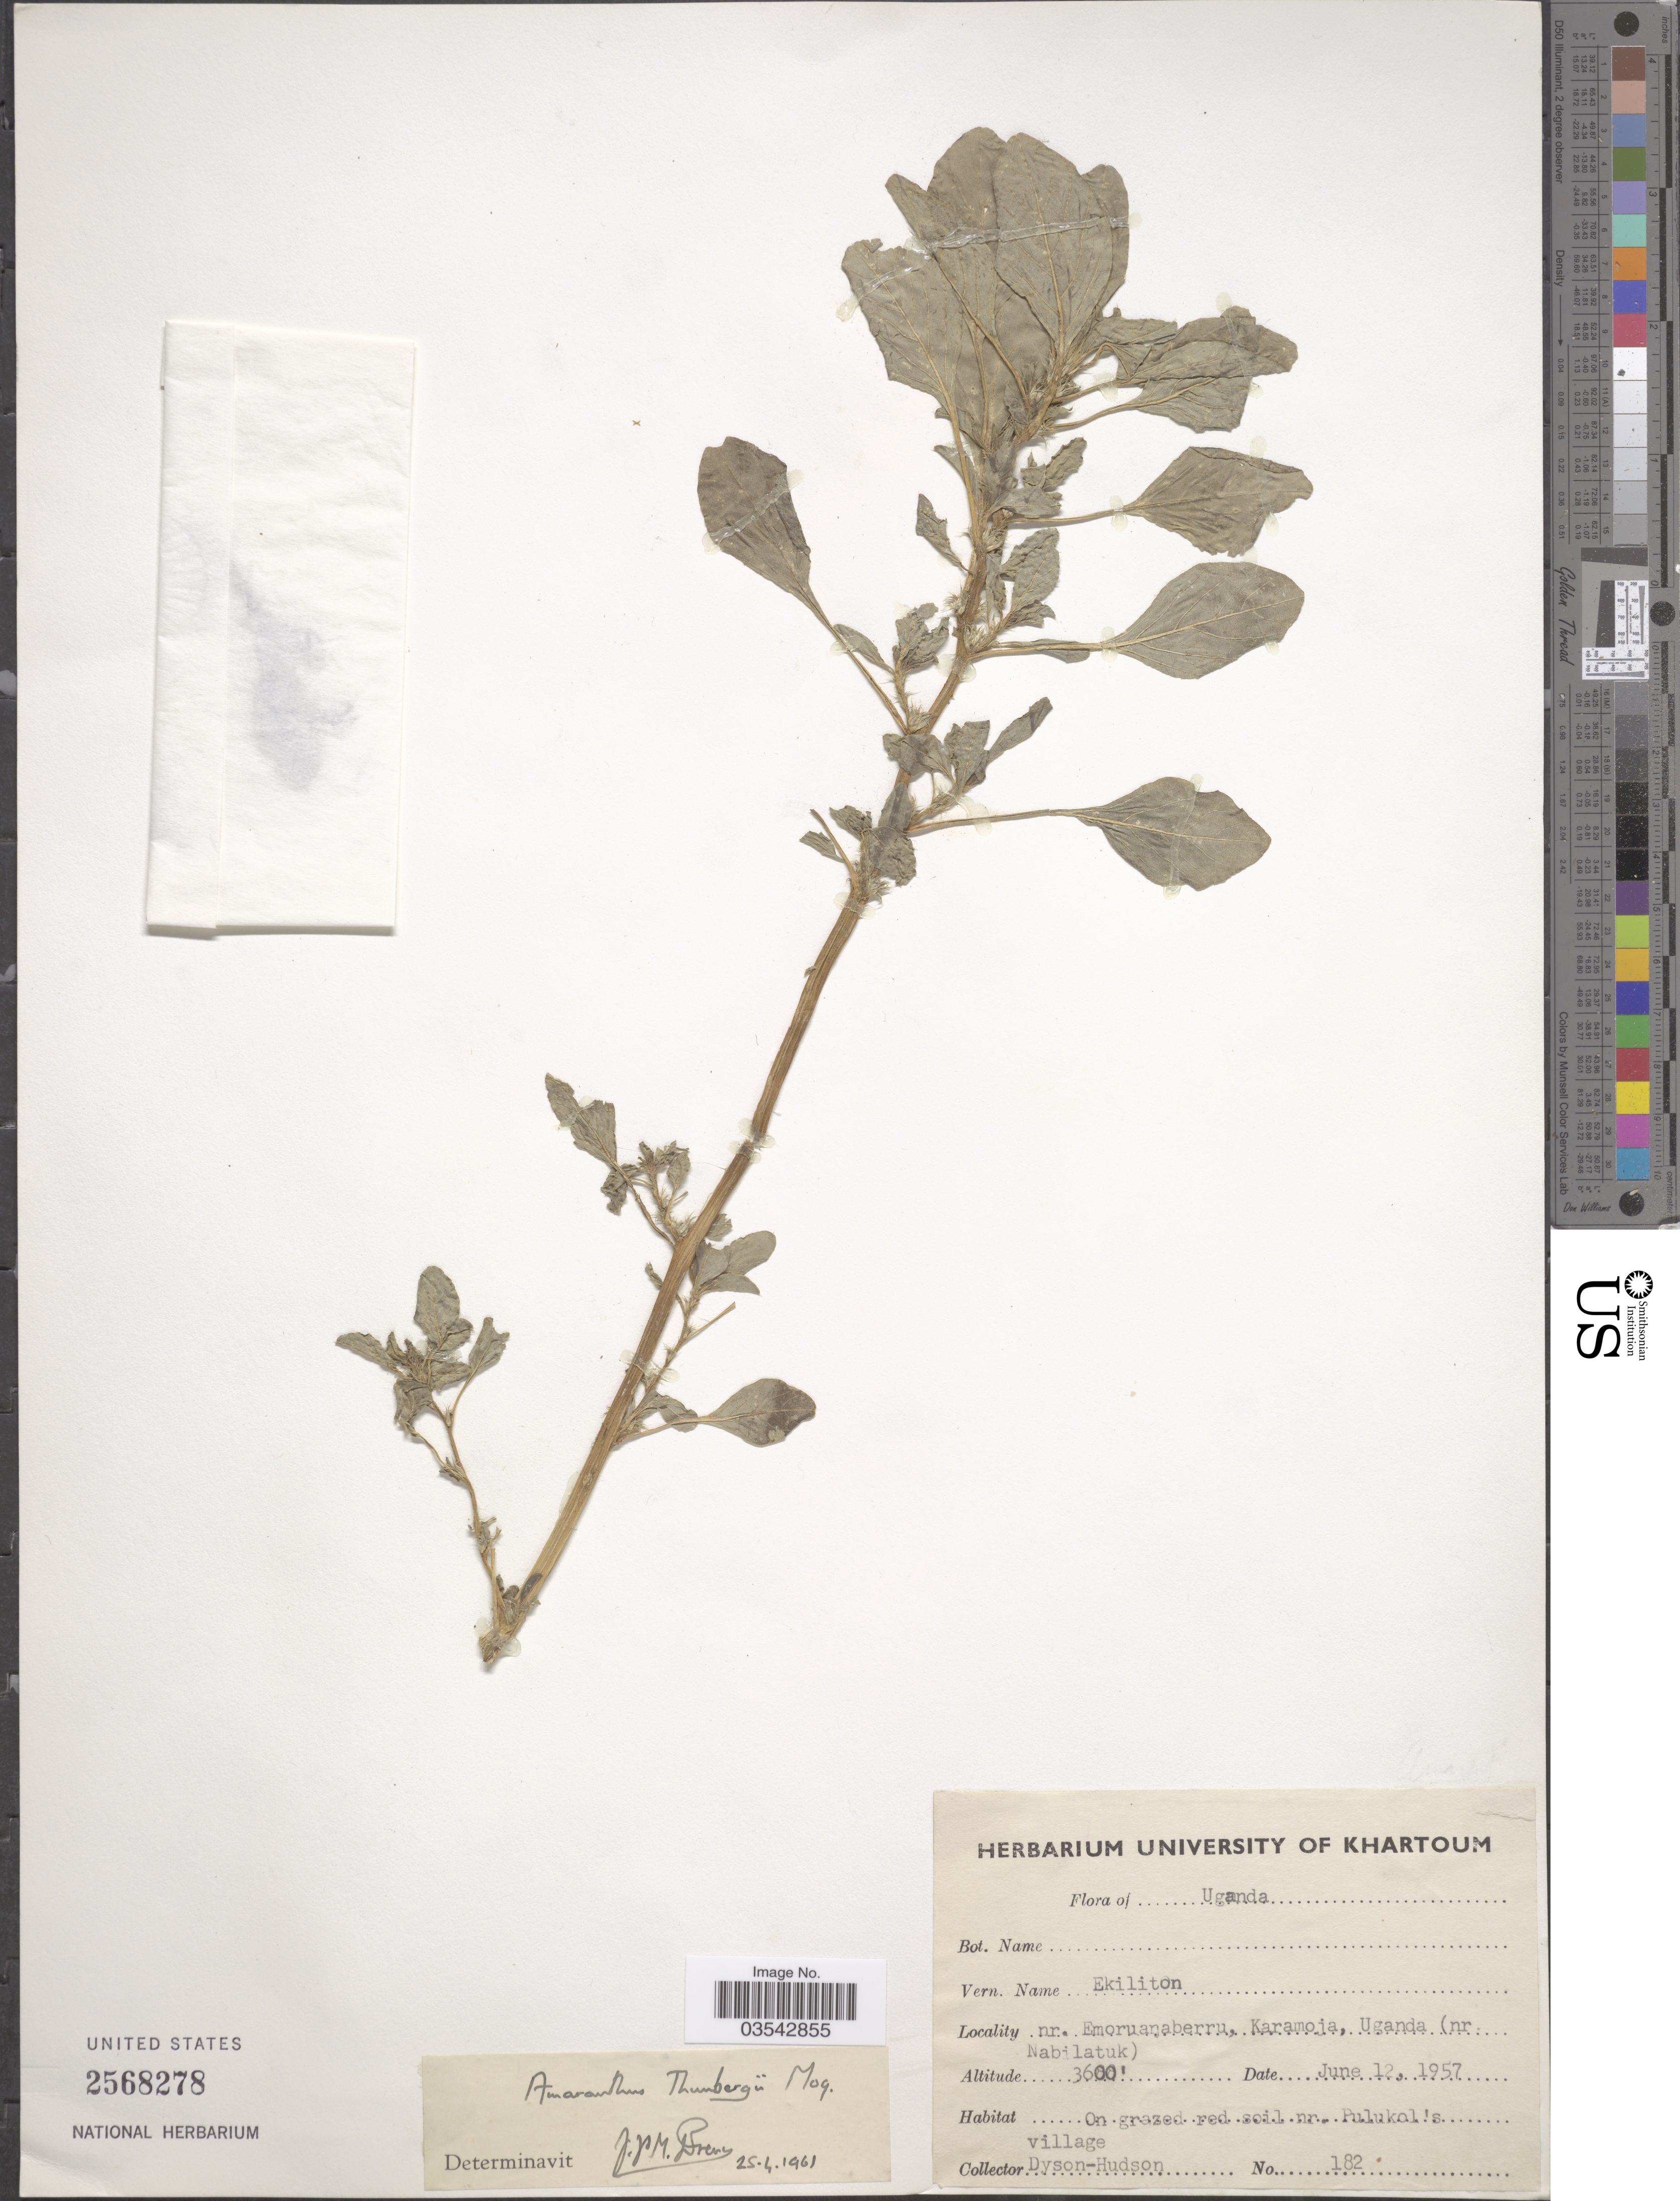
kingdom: Plantae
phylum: Tracheophyta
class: Magnoliopsida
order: Caryophyllales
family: Amaranthaceae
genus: Amaranthus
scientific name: Amaranthus thunbergii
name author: Moq.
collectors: Dyson-Hudson, --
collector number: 182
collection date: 1957-06-12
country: Uganda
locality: Nr. Emoruanaberru, Karamoja, Uganda (nr. Nabilatuk). On grazed red soil nr. Pulukol's village.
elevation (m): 1097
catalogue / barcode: US 2568278